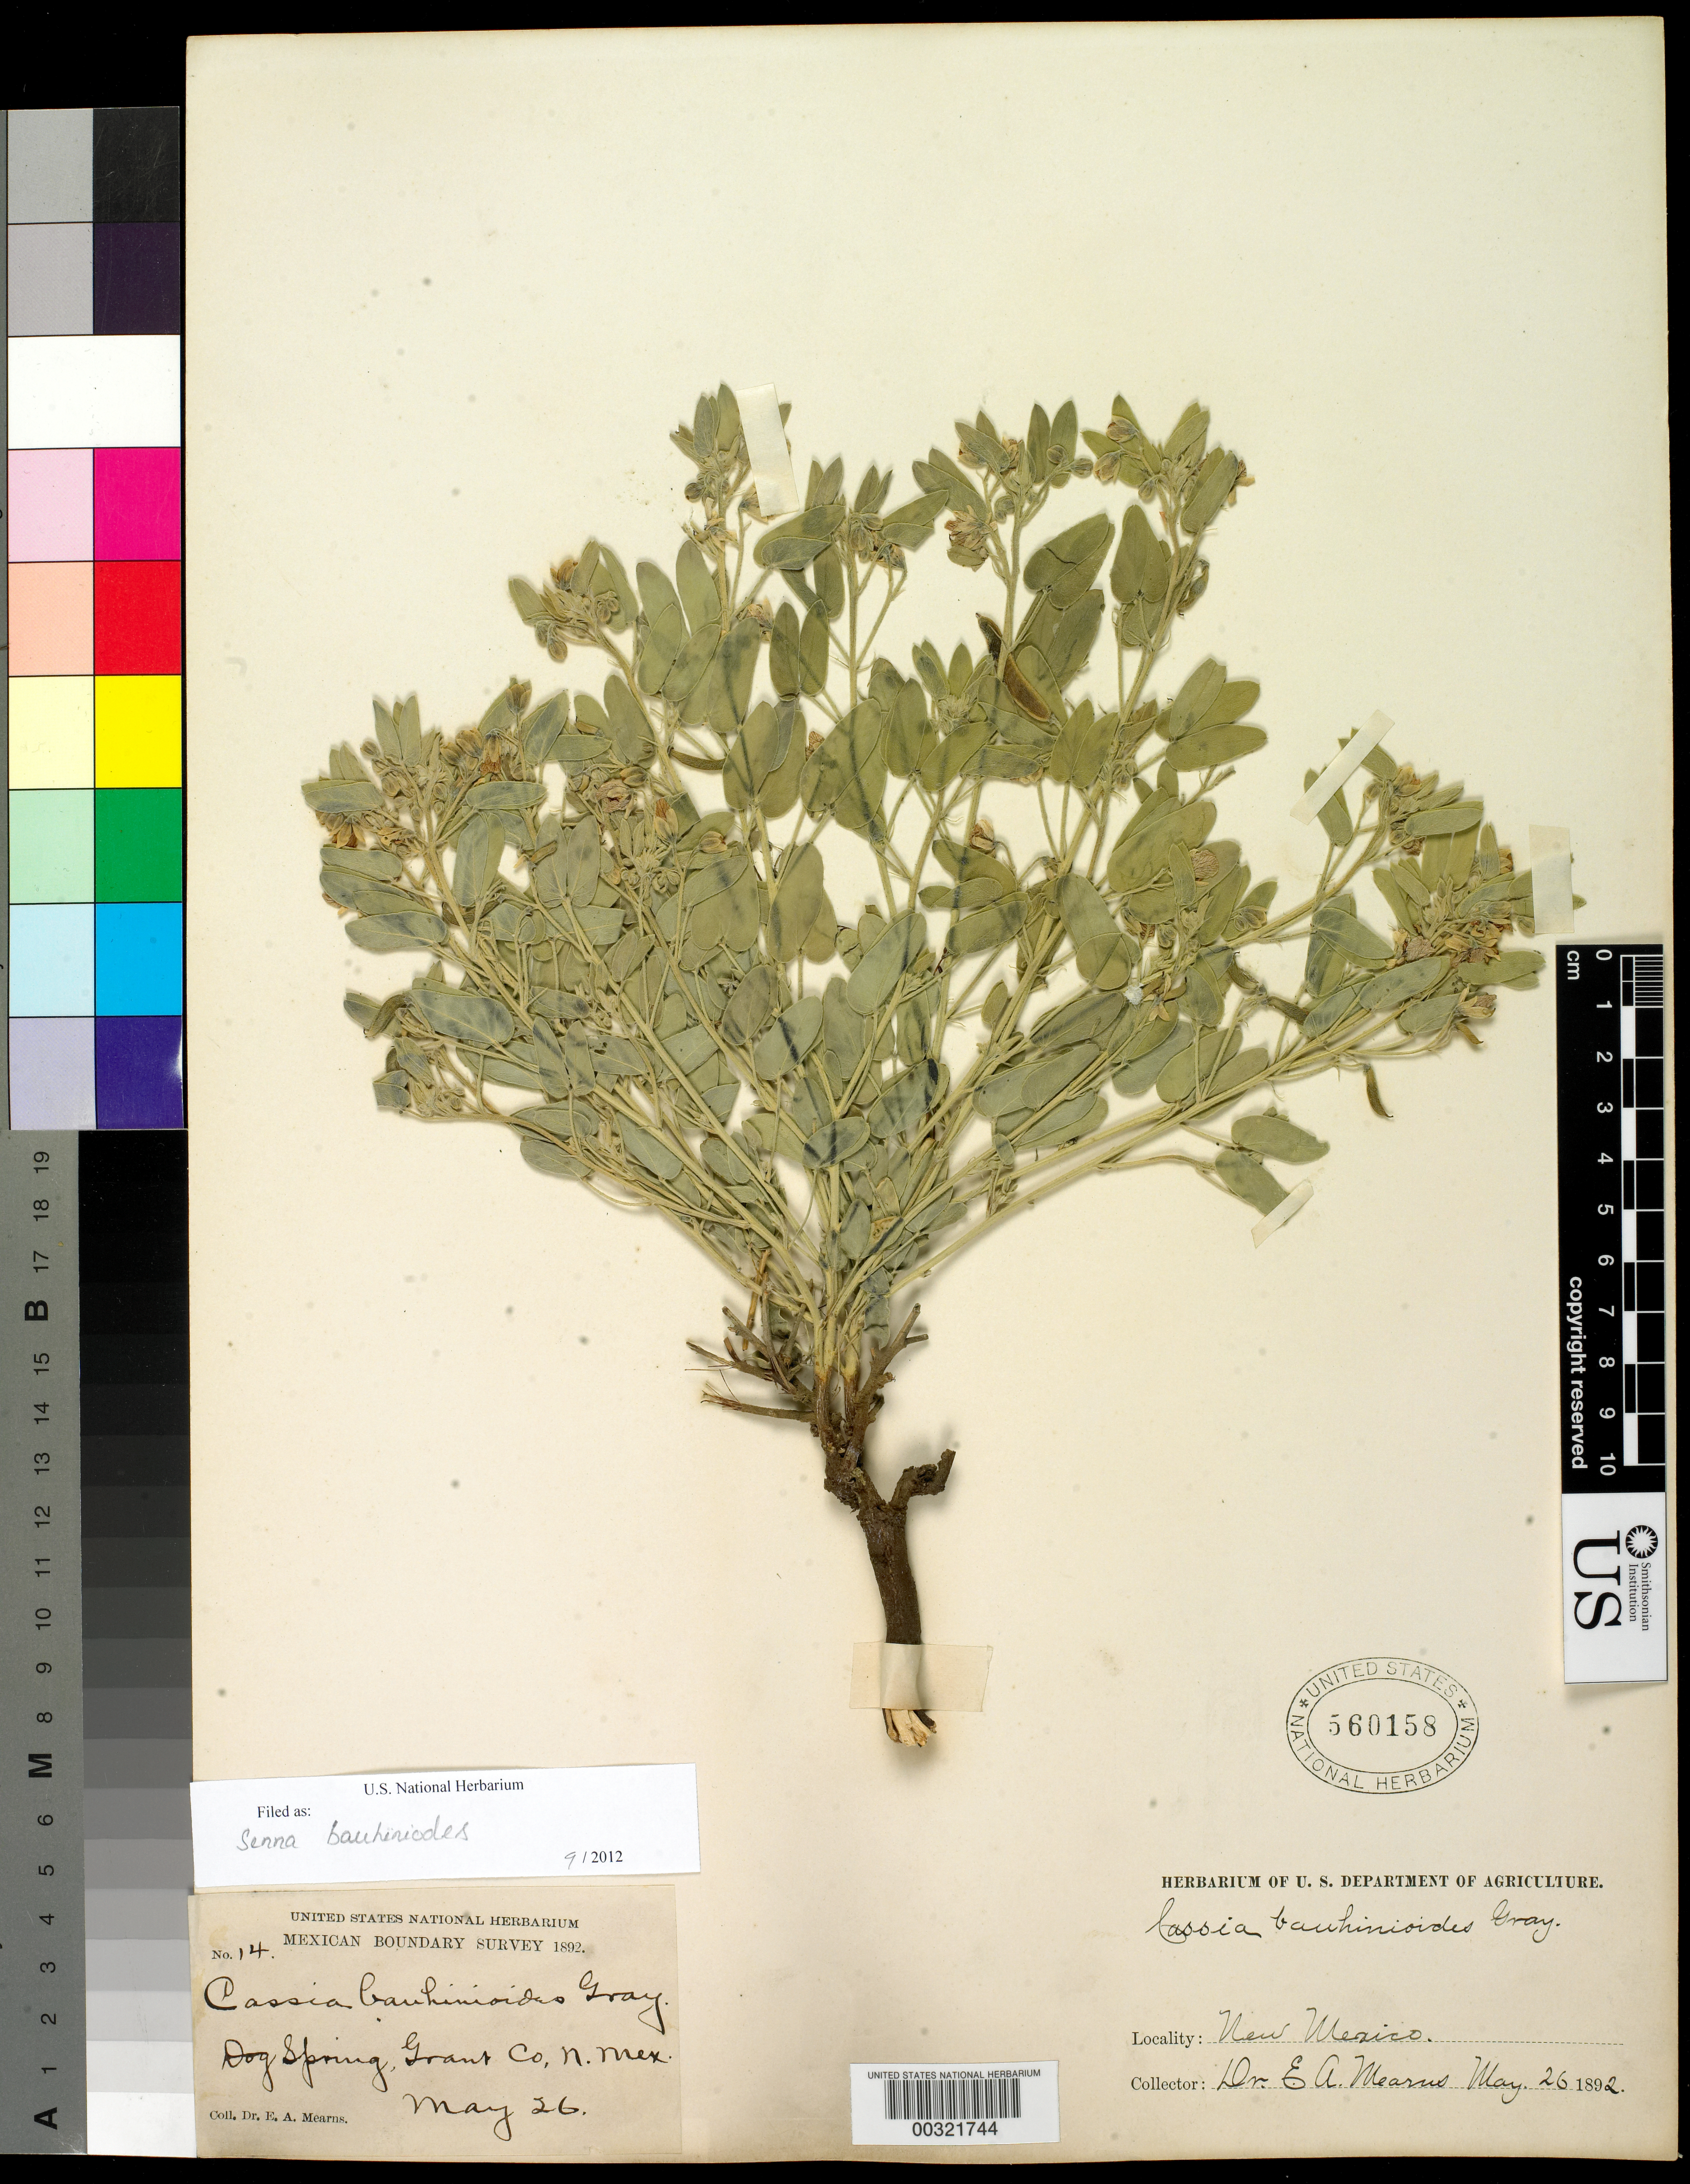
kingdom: Plantae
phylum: Tracheophyta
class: Magnoliopsida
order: Fabales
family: Fabaceae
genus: Senna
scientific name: Senna bauhinioides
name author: (A. Gray) H.S. Irwin & Barneby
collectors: E. A. Mearns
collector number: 14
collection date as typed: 26 May 1892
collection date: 1892-05-26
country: United States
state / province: New Mexico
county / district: Grant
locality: Dog spring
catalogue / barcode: US 560158